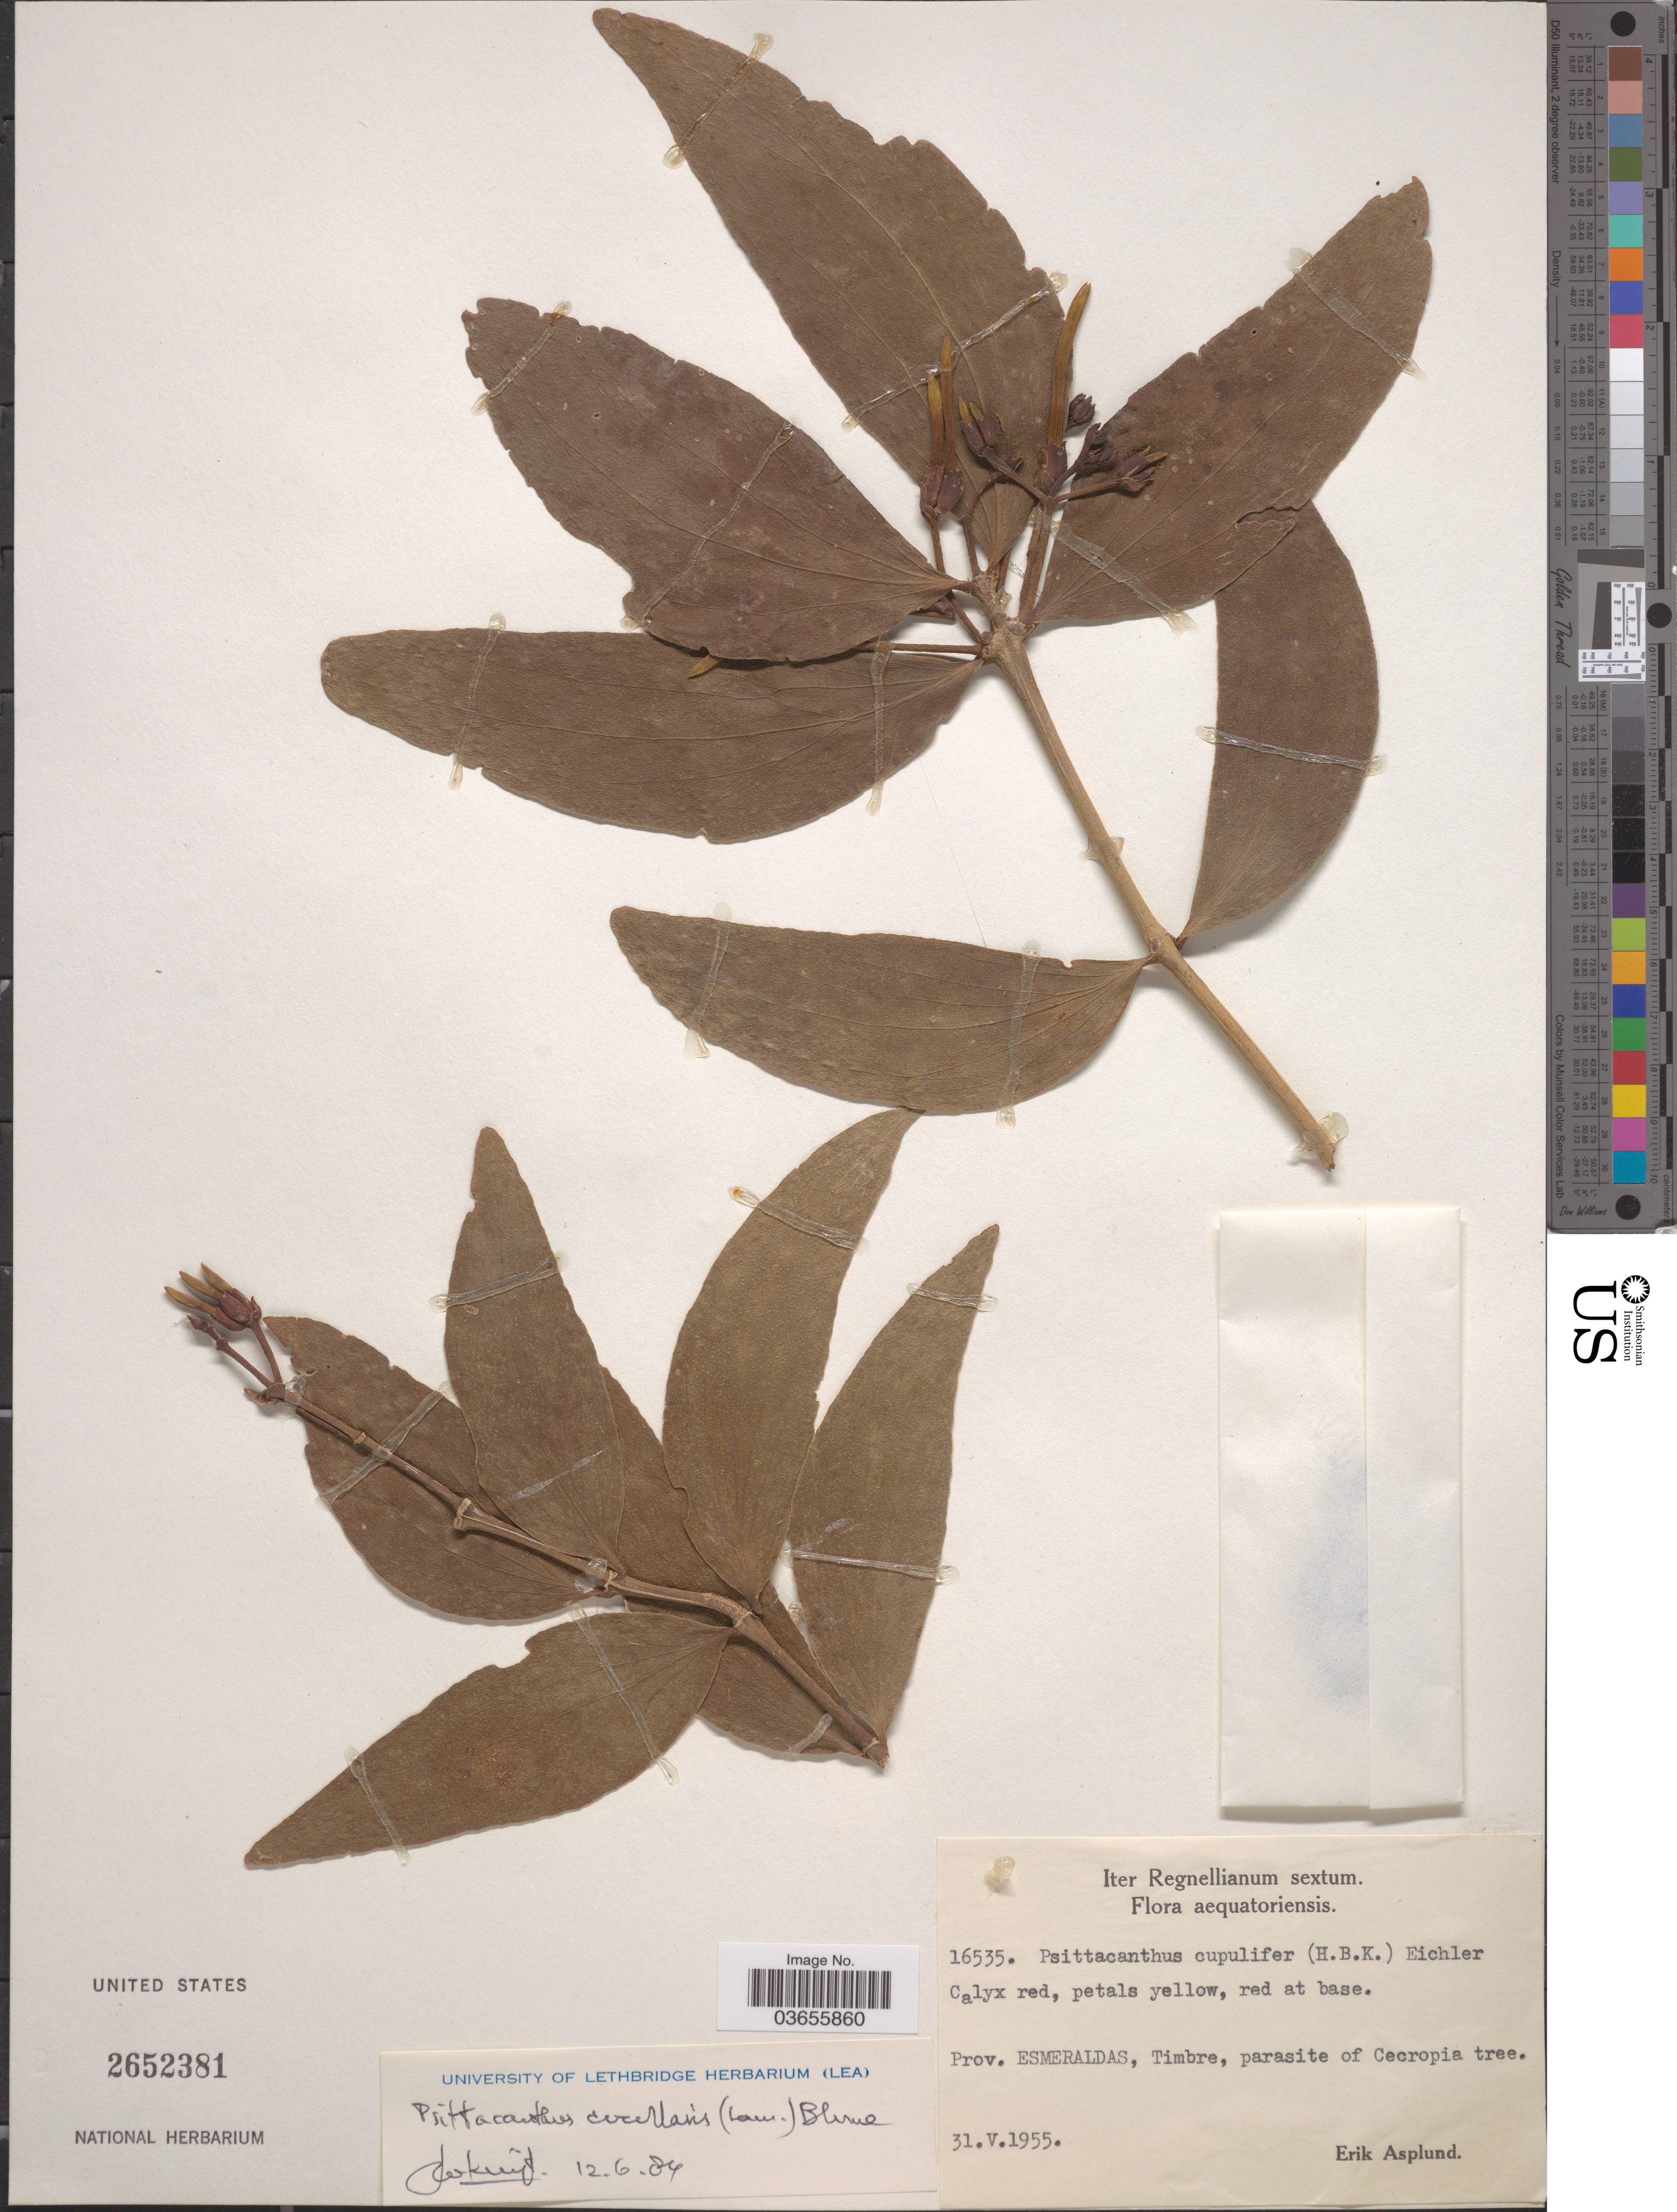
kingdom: Plantae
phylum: Tracheophyta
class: Magnoliopsida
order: Santalales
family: Loranthaceae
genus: Psittacanthus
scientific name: Psittacanthus cucullaris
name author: (Kunth) G. Don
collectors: E. Asplund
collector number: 16535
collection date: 1955-05-31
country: Ecuador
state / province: Esmeraldas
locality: Timbre.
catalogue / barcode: US 2652381